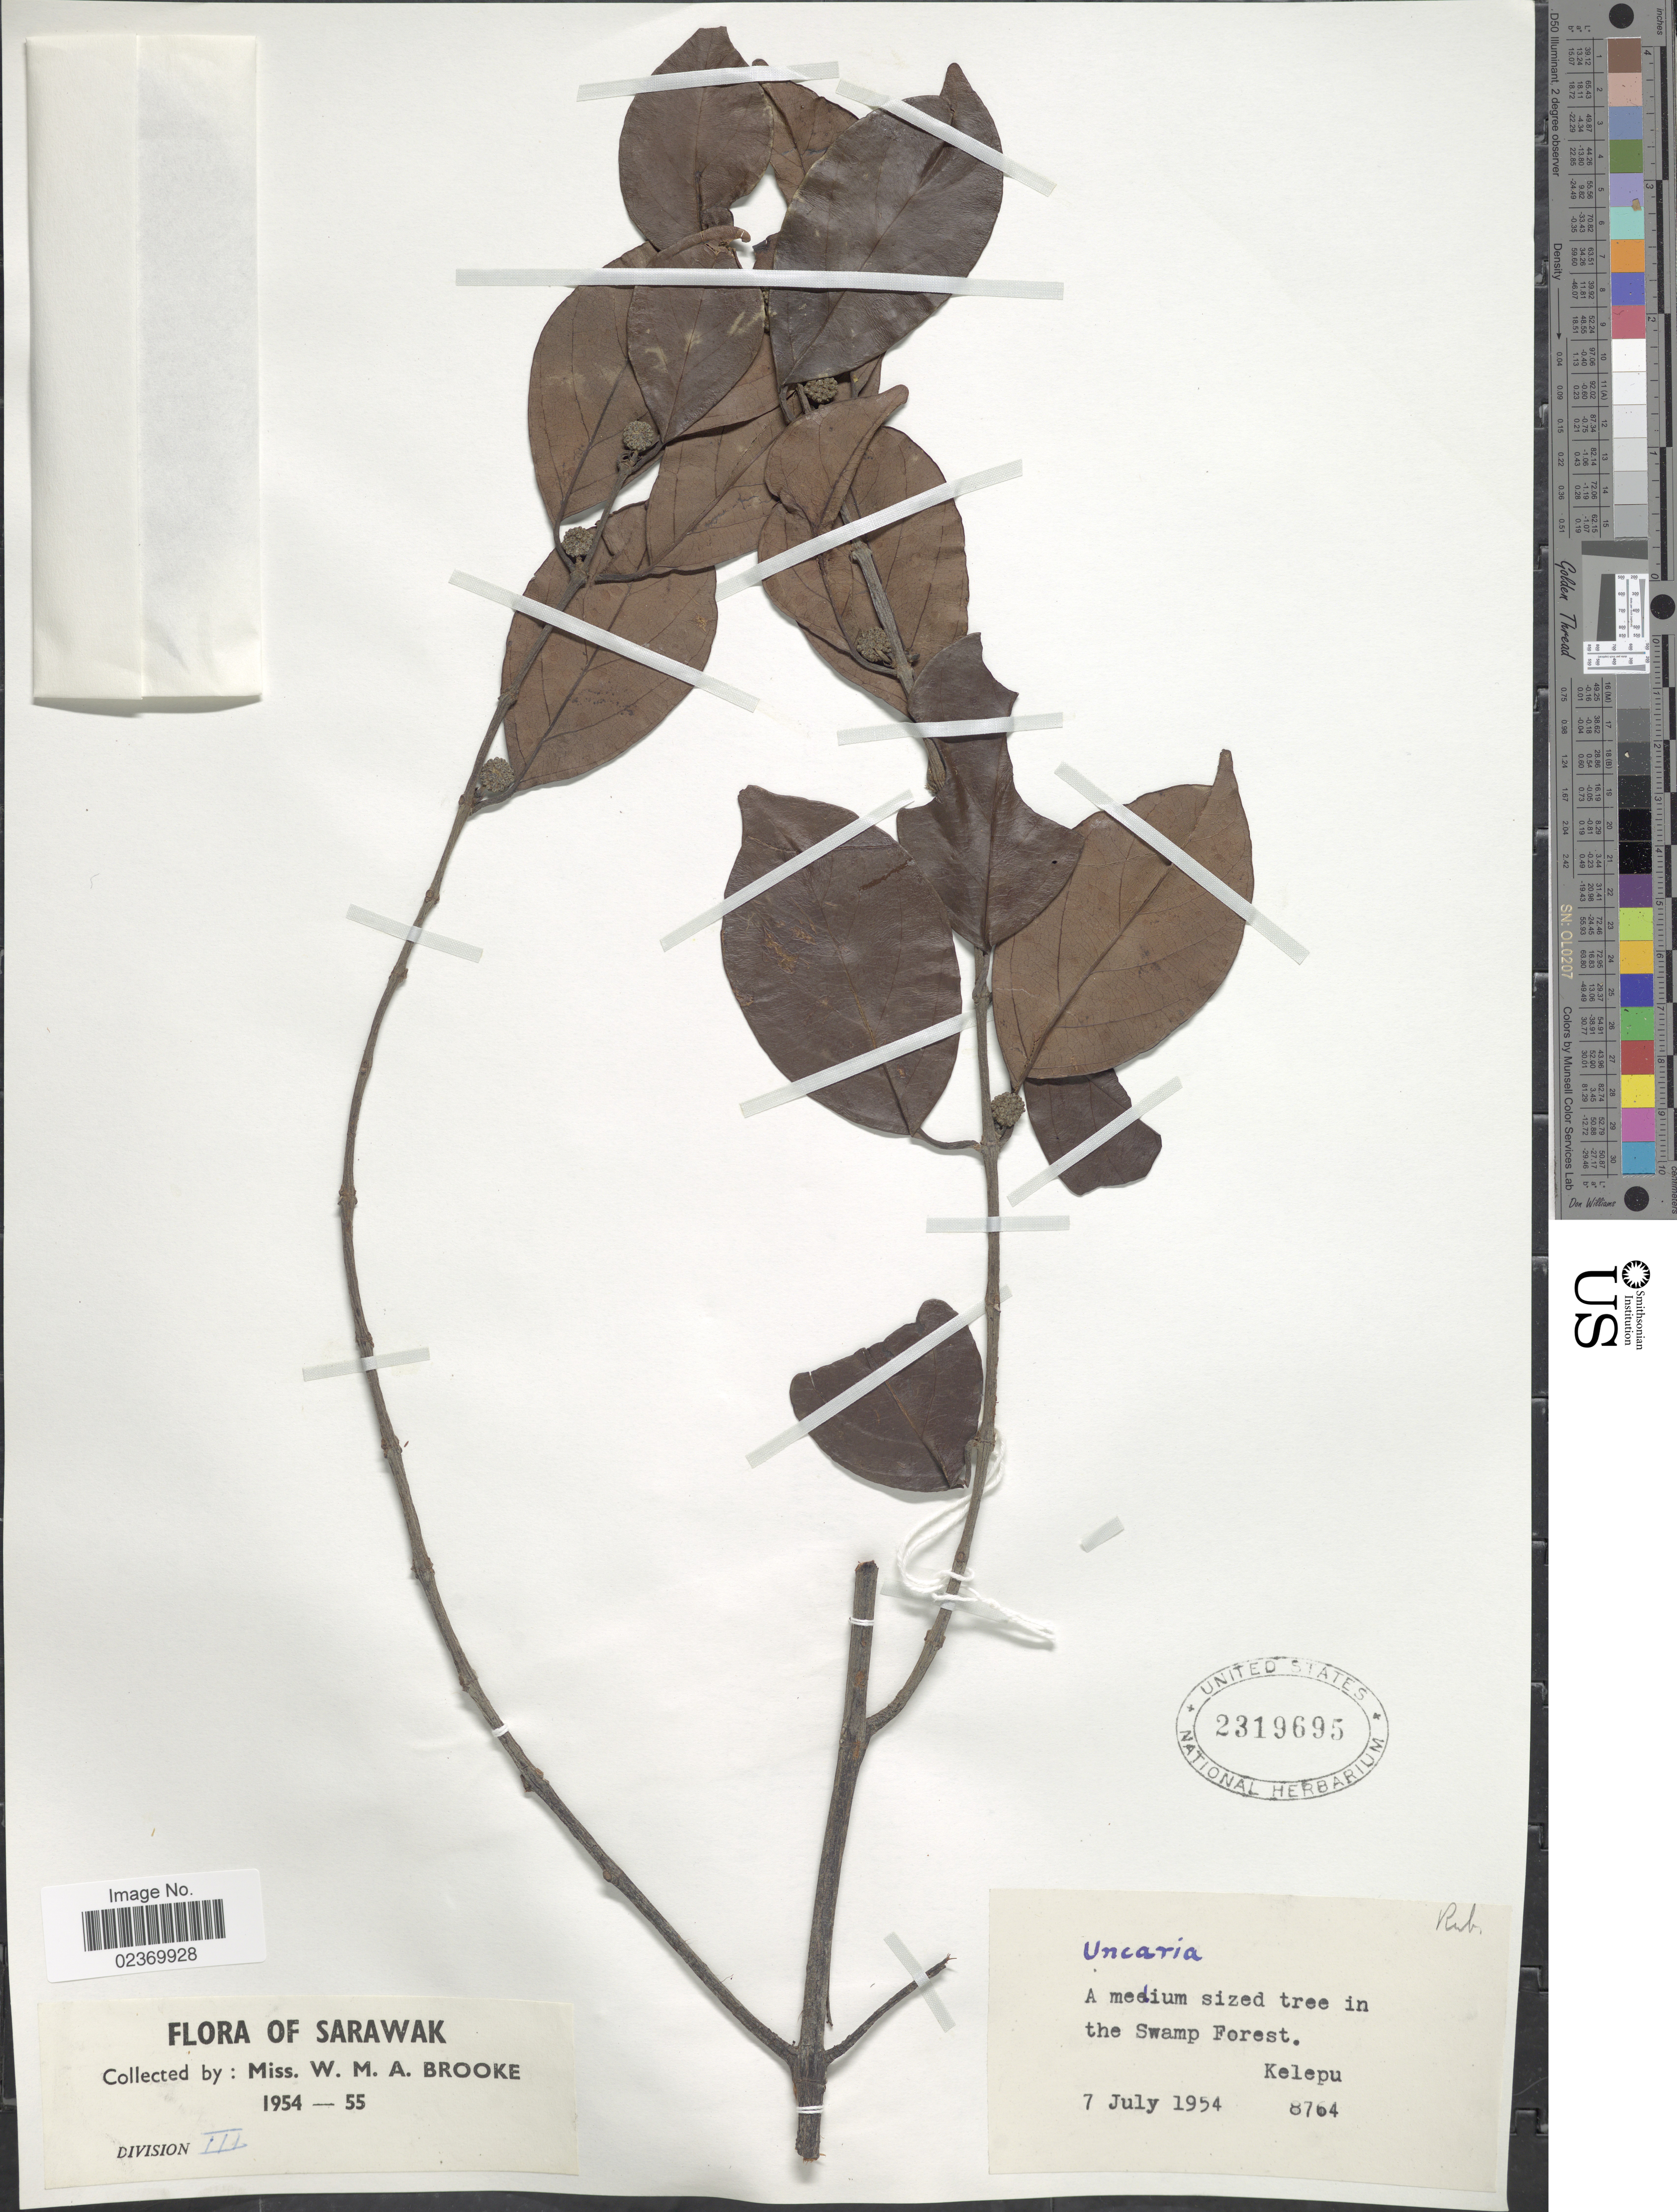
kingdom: Plantae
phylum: Tracheophyta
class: Magnoliopsida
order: Gentianales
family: Rubiaceae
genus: Uncaria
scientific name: Uncaria sp.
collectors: W. Brooke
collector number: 8764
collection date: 1954-07-07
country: Malaysia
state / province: Sarawak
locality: Kelepu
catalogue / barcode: US 2319695